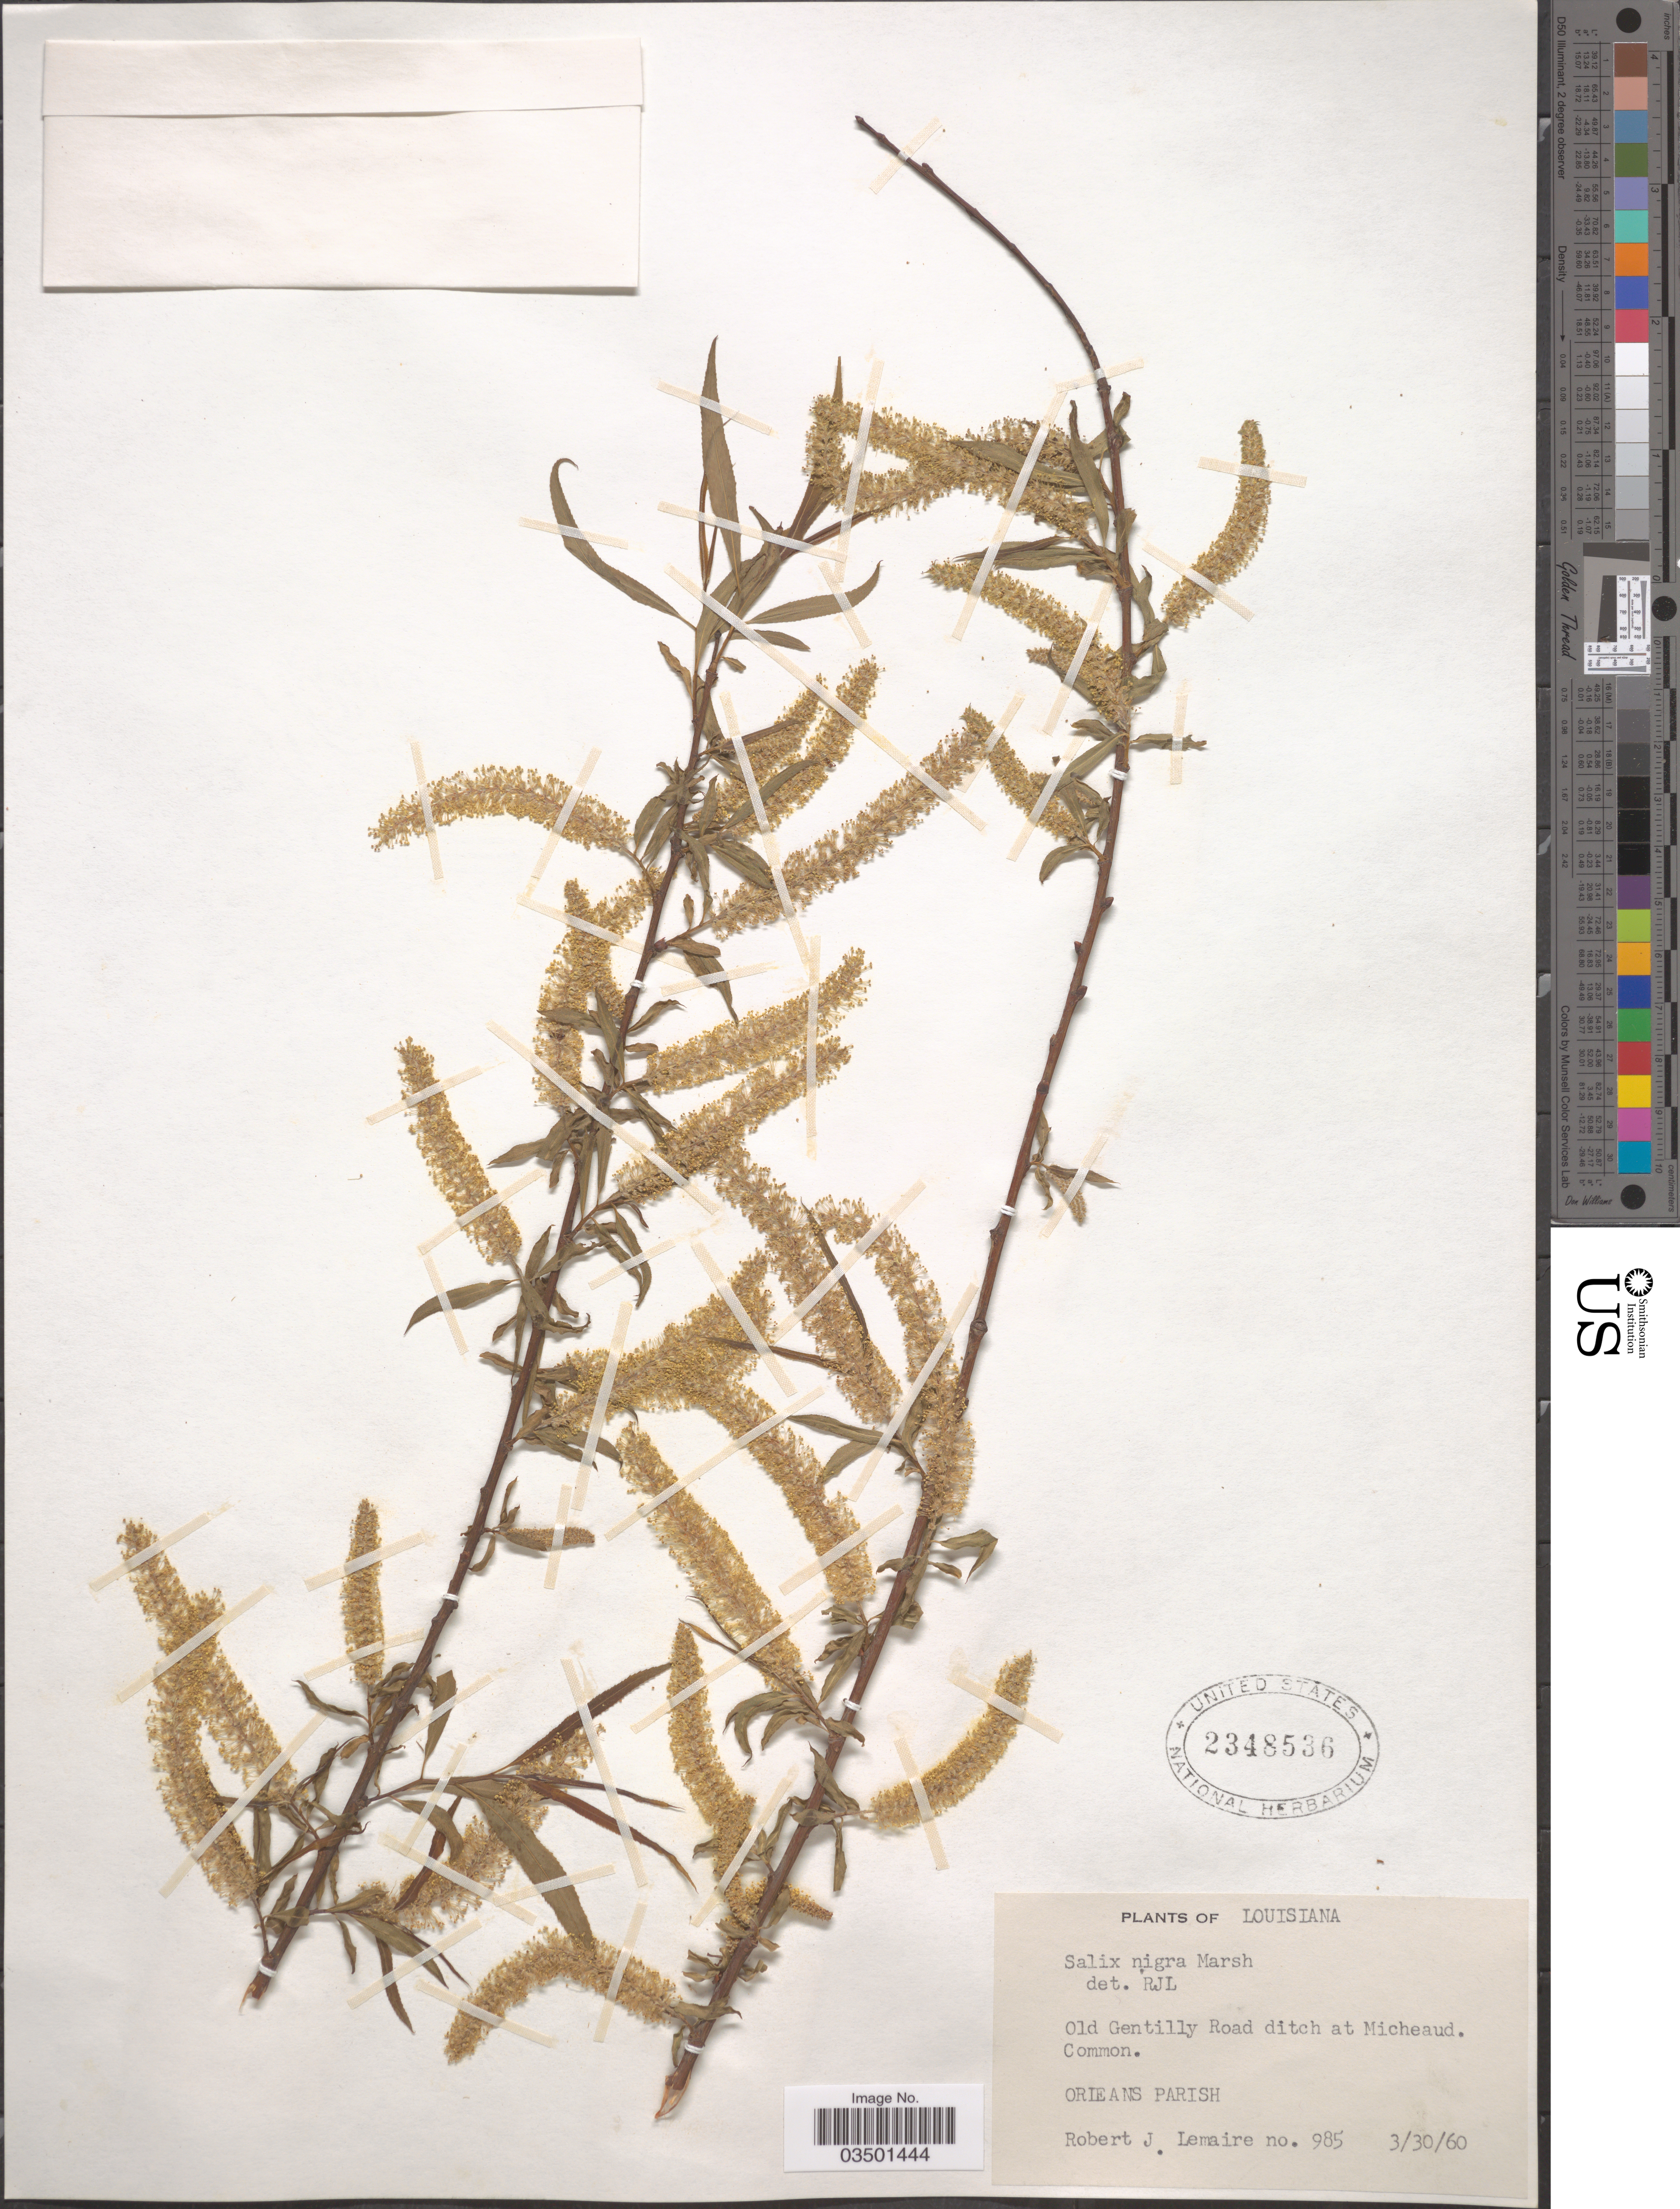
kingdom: Plantae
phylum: Tracheophyta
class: Magnoliopsida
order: Malpighiales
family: Salicaceae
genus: Salix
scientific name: Salix nigra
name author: Marshall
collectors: R. J. Lemaire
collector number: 985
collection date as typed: Transcribed d/m/y: 30/3/60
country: United States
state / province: Louisiana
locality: Old Gentilly Road ditch at Micheaud. Orieans Parish.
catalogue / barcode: US 2348536